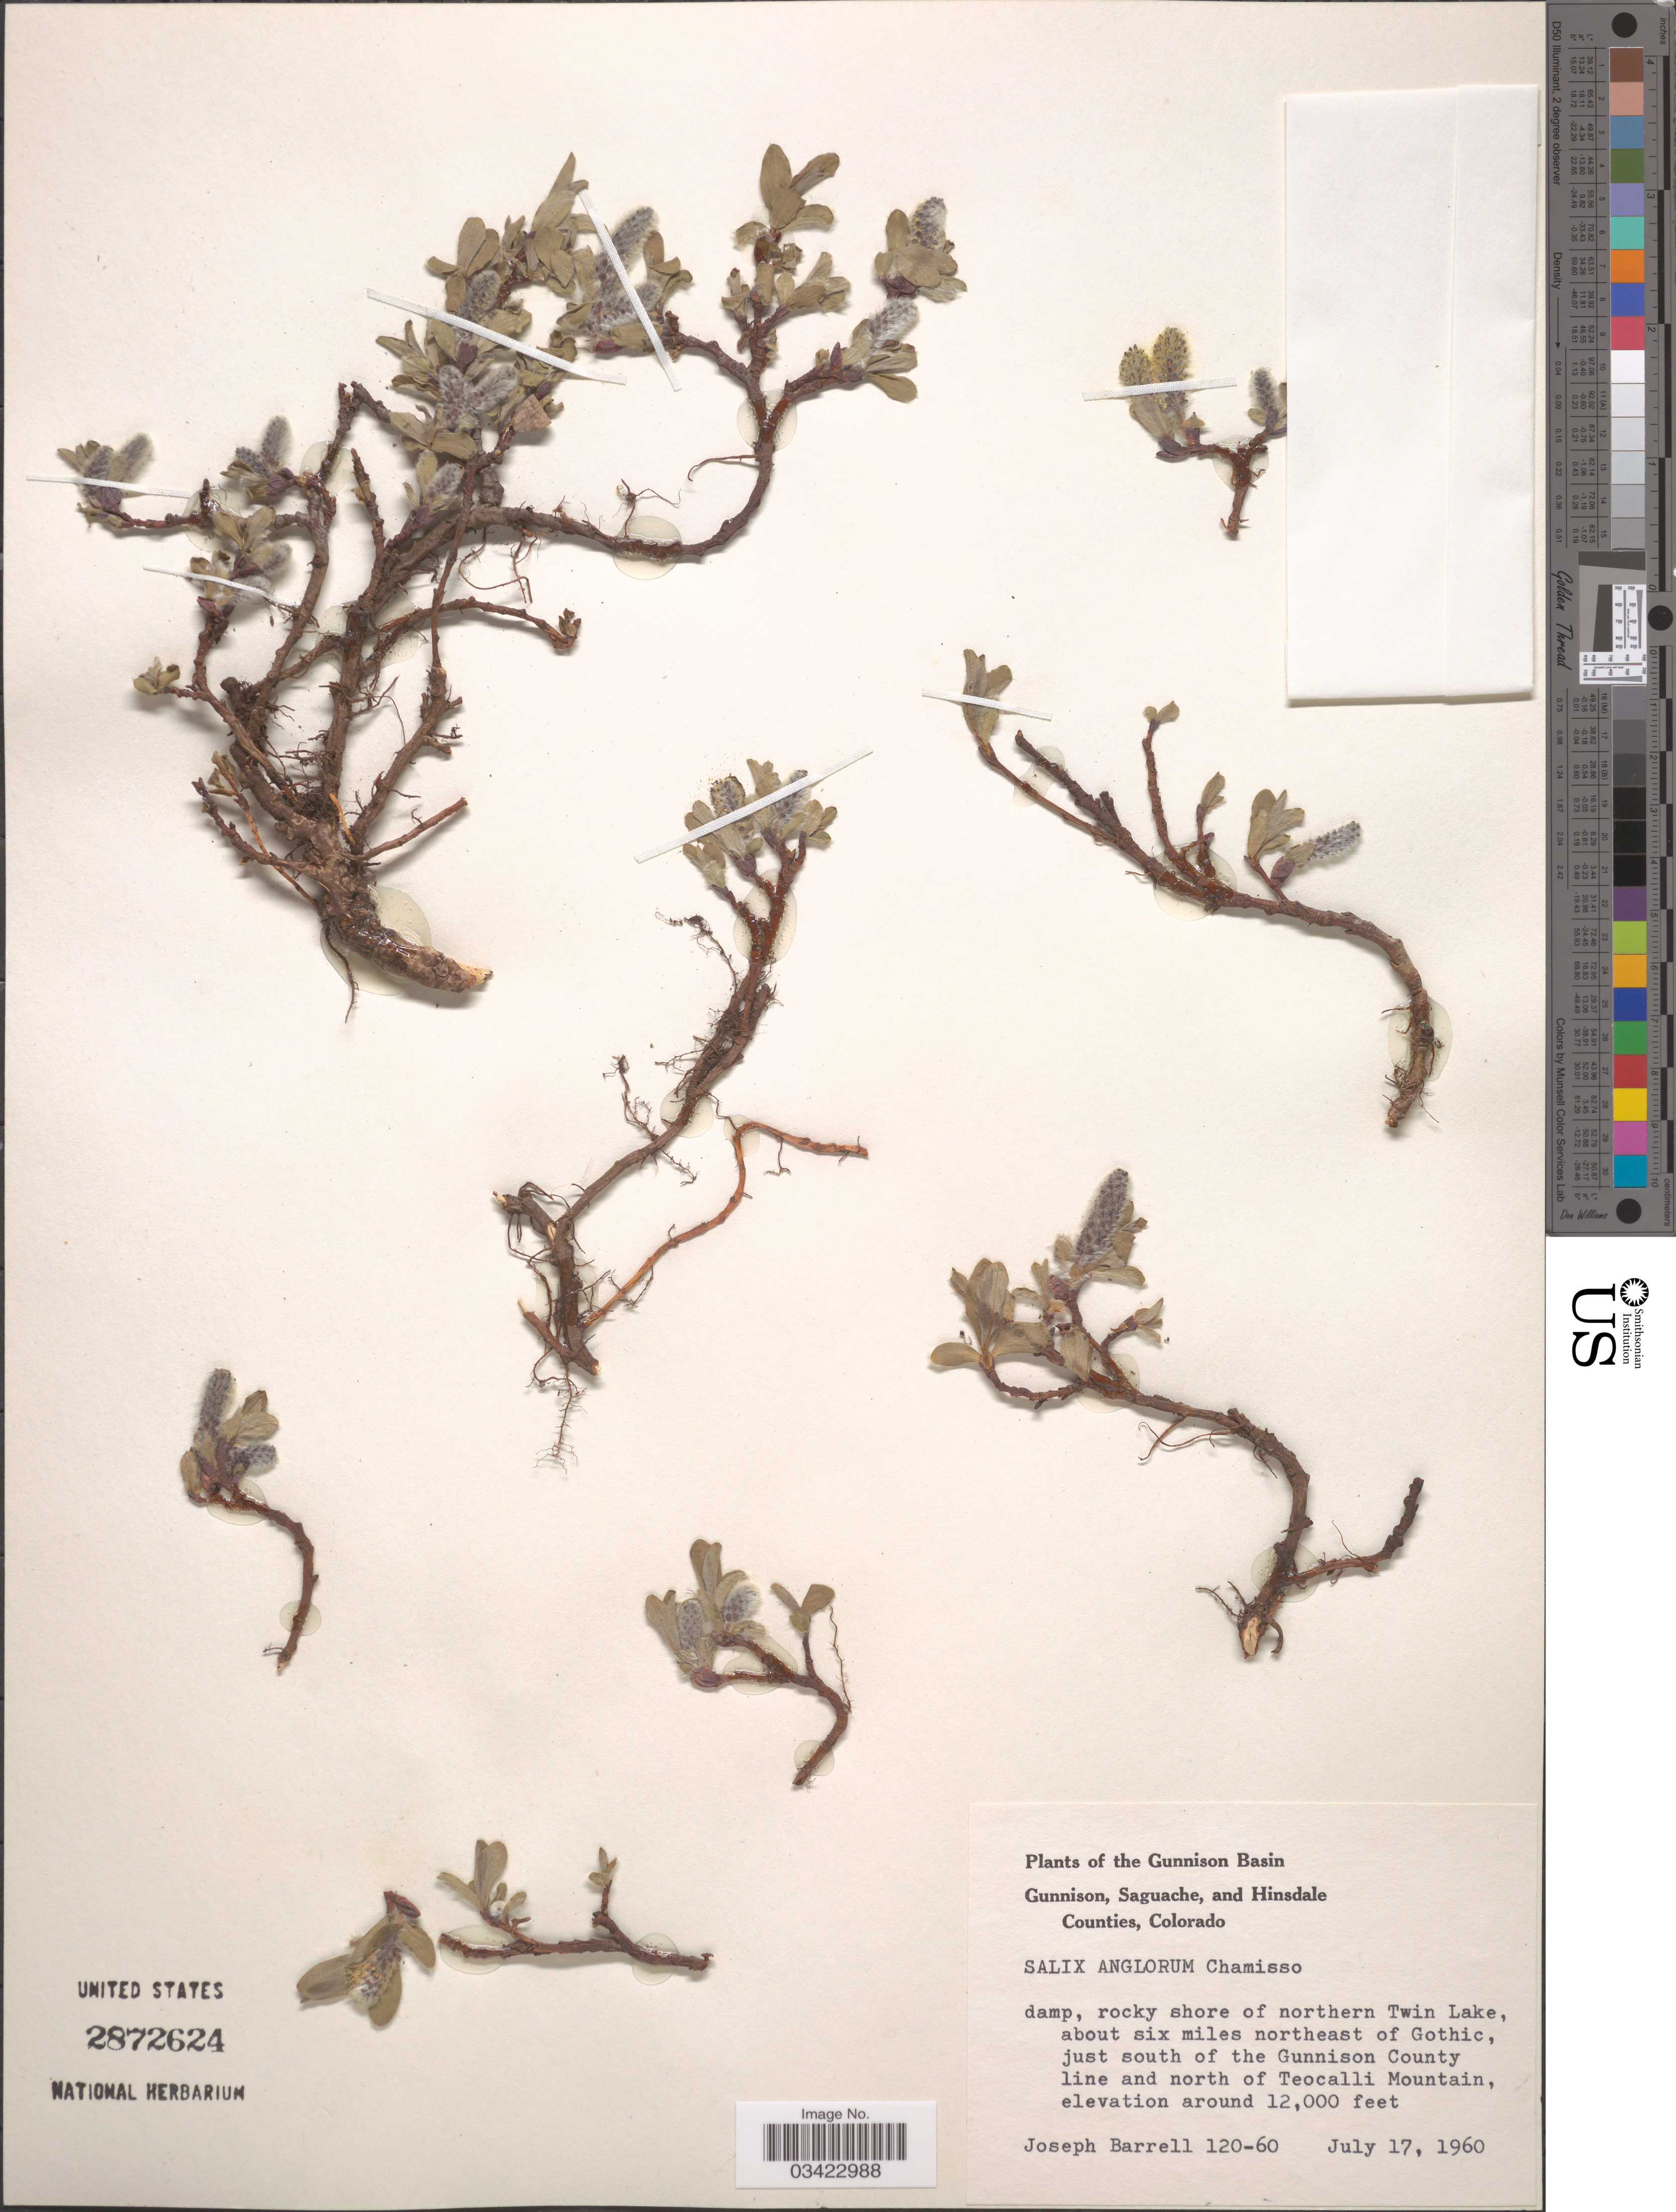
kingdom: Plantae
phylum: Tracheophyta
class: Magnoliopsida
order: Malpighiales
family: Salicaceae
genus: Salix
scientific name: Salix anglorum var. antiplasta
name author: C.K. Schneid.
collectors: J. Barrell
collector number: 120-60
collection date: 1960-07-17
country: United States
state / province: Colorado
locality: The Gunnison Basin. Damp, rocky shore of northern Twin Lake, about six miles northeast of Gothic, just south of the Gunnison County line and north of Teocalli Mountain.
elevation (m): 3658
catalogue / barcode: US 2872624